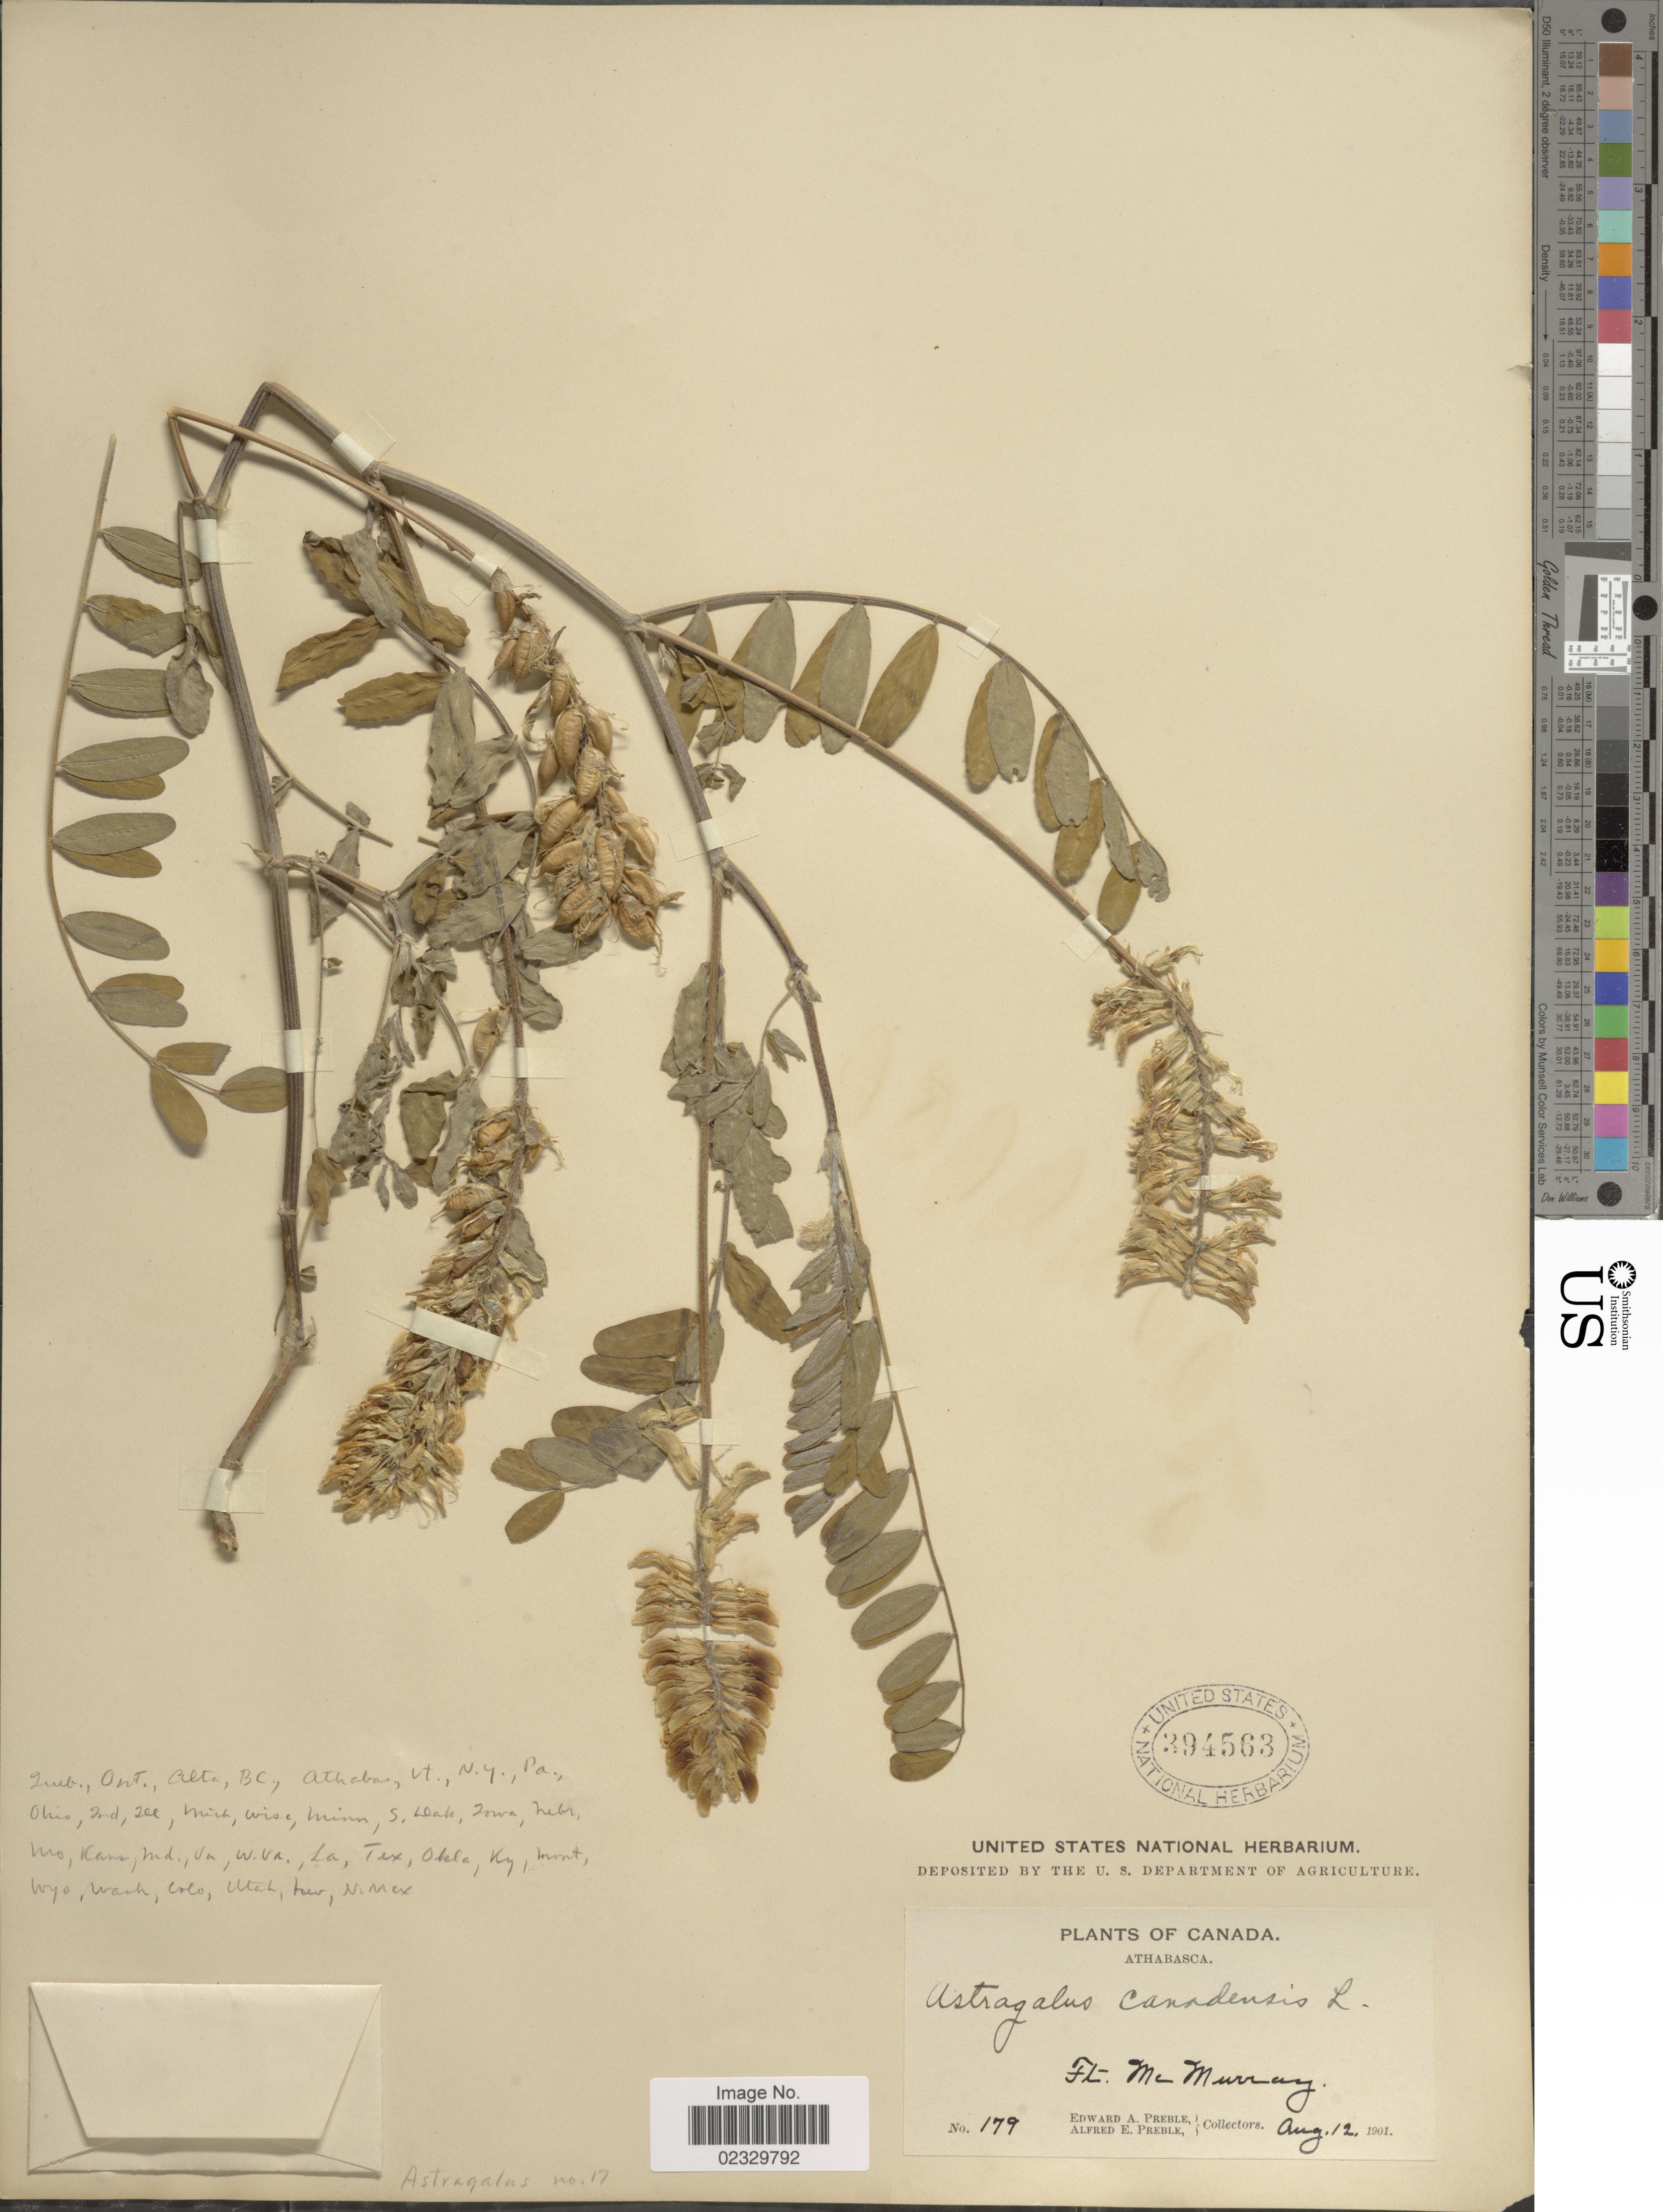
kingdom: Plantae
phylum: Tracheophyta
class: Magnoliopsida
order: Fabales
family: Fabaceae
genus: Astragalus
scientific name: Astragalus canadensis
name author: L.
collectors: E. Preble & A. Preble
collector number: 179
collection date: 1901-08-12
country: Canada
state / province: Alberta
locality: Athabasca, Ft. Mc Murray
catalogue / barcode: US 394563